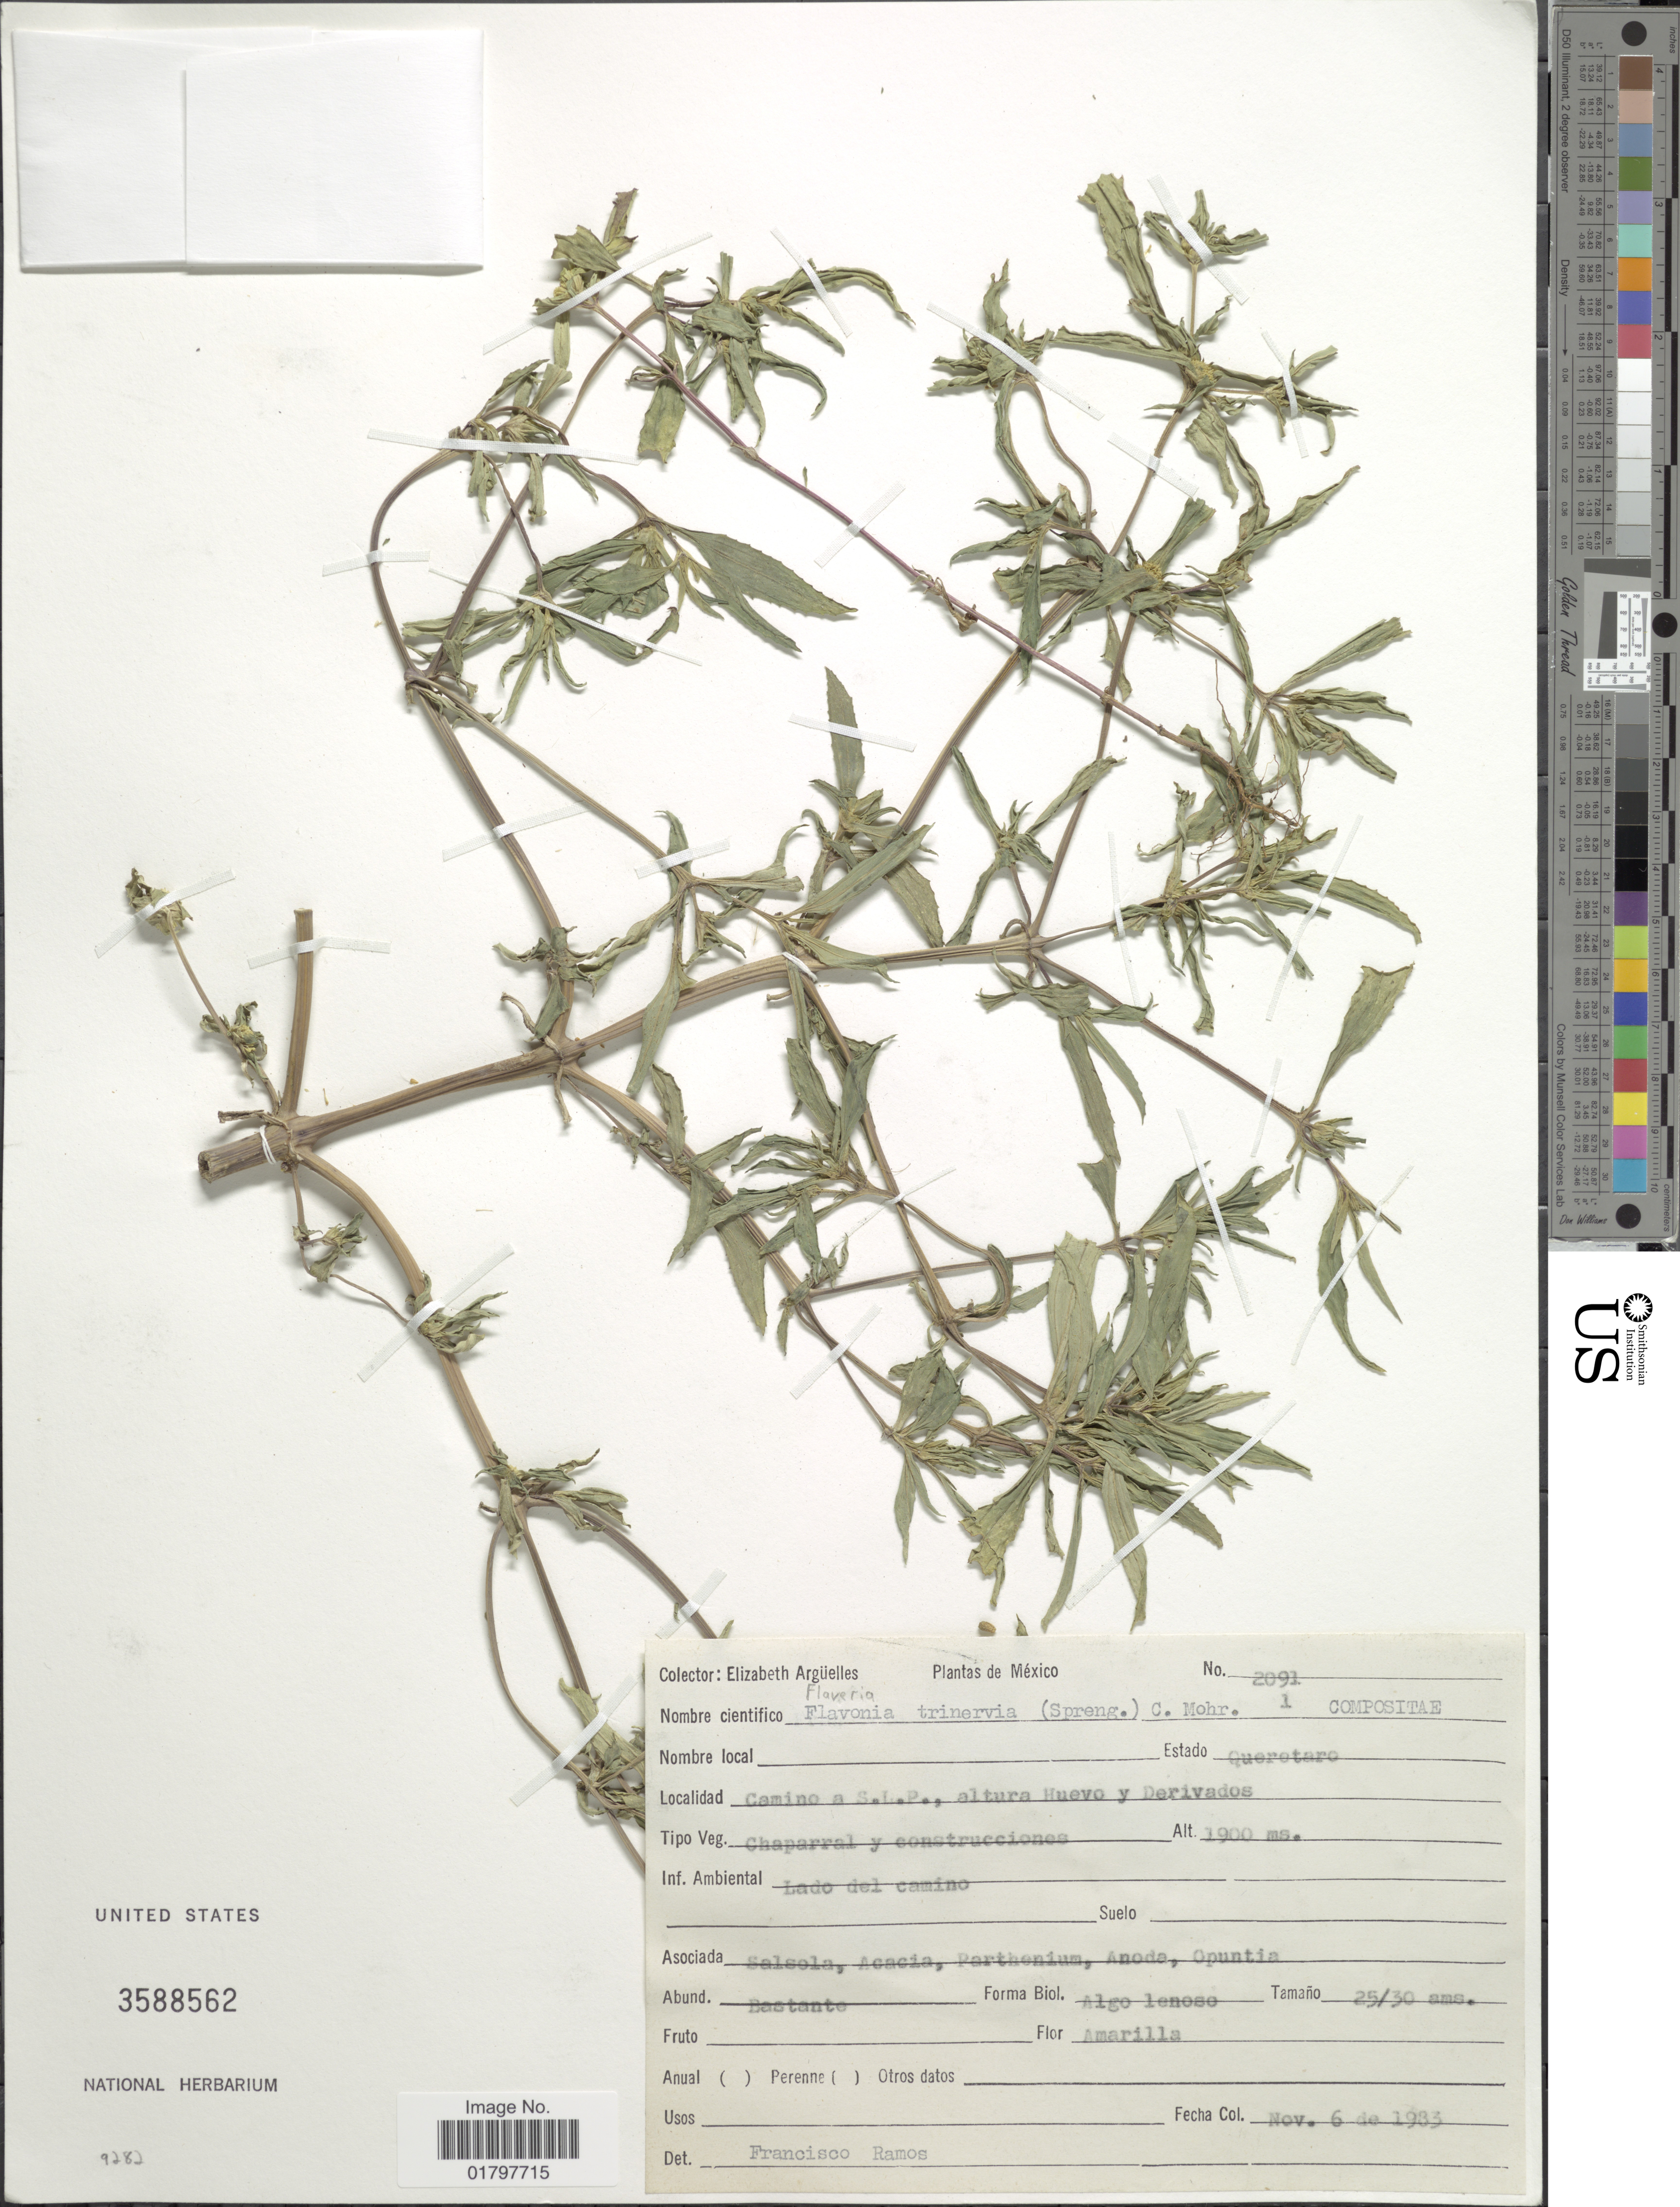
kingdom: Plantae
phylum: Tracheophyta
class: Magnoliopsida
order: Asterales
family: Asteraceae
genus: Flaveria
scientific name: Flaveria trinervia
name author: (Spreng.) C. Mohr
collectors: E. Argüelles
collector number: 2091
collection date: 1933-11-06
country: Mexico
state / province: San Luis Potosí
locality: Camino a S.L.P., altura Nuevo y Derivados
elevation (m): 1900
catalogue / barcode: US 3588562